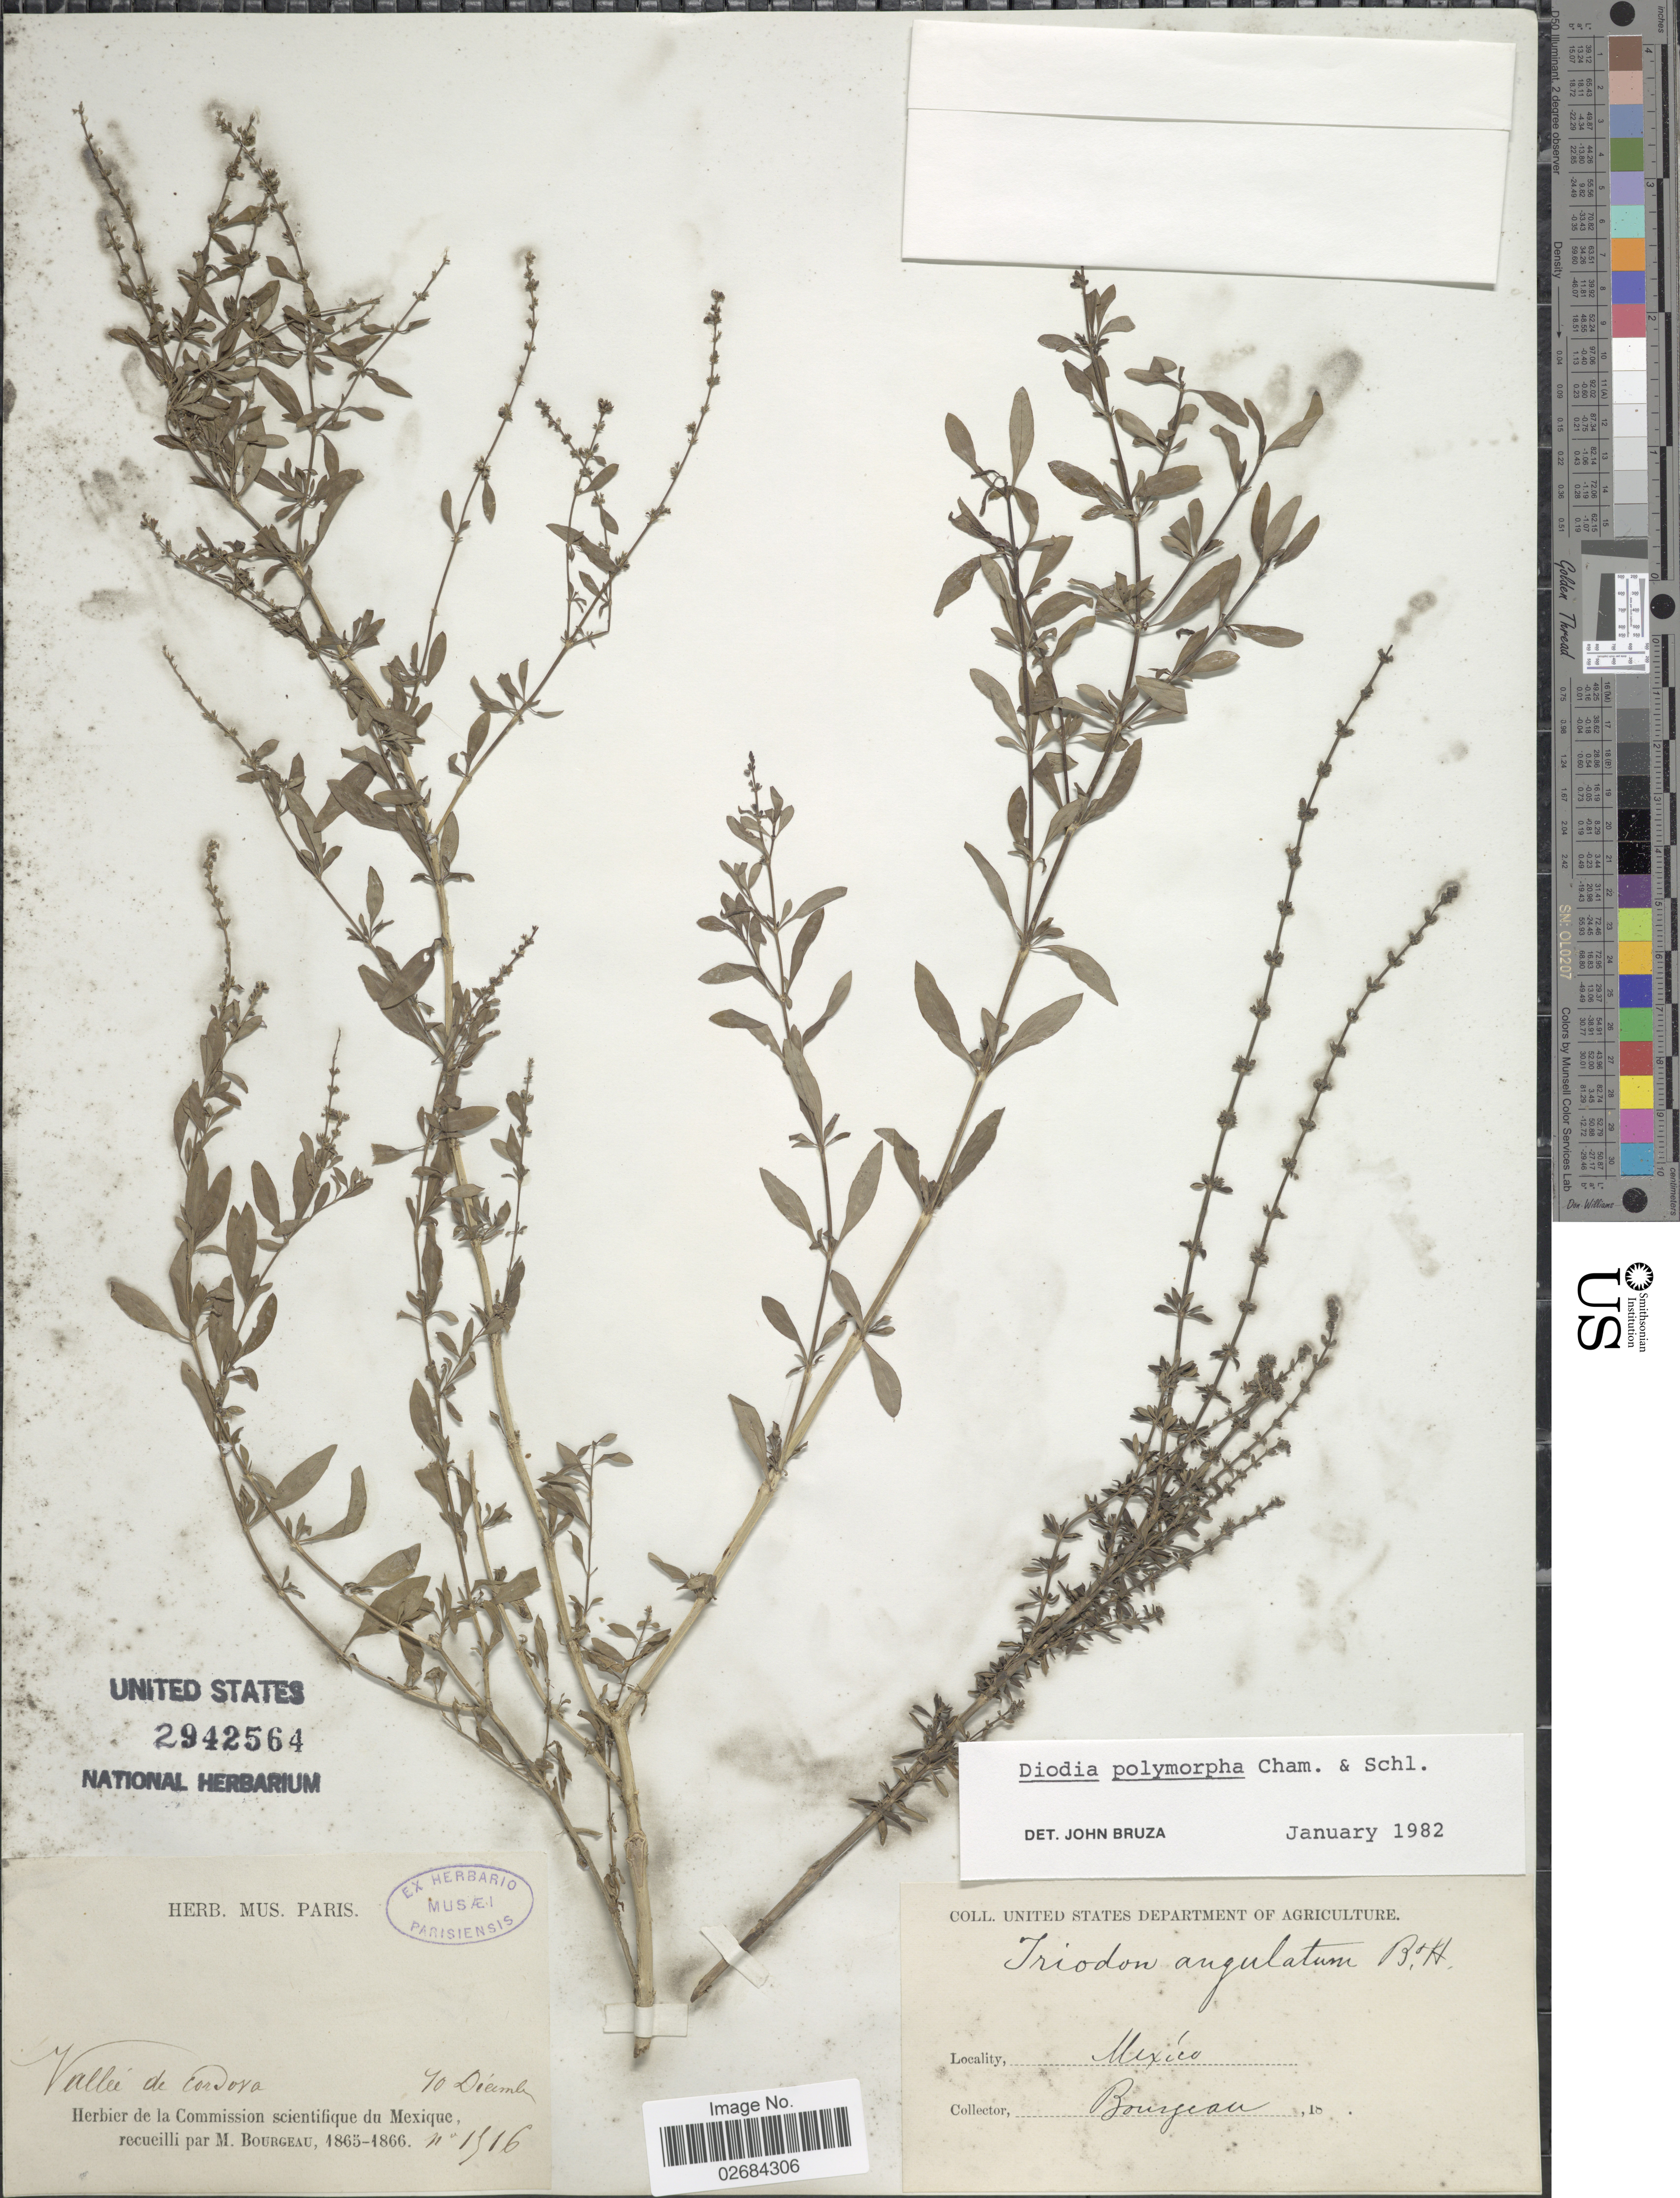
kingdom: Plantae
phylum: Tracheophyta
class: Magnoliopsida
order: Gentianales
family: Rubiaceae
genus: Diodia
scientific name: Diodia brasiliensis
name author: Spreng.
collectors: M. Bourgeau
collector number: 1916*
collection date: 1865-12-10/1866-12-10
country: Mexico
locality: Valleé de Cordova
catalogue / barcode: US 2942564